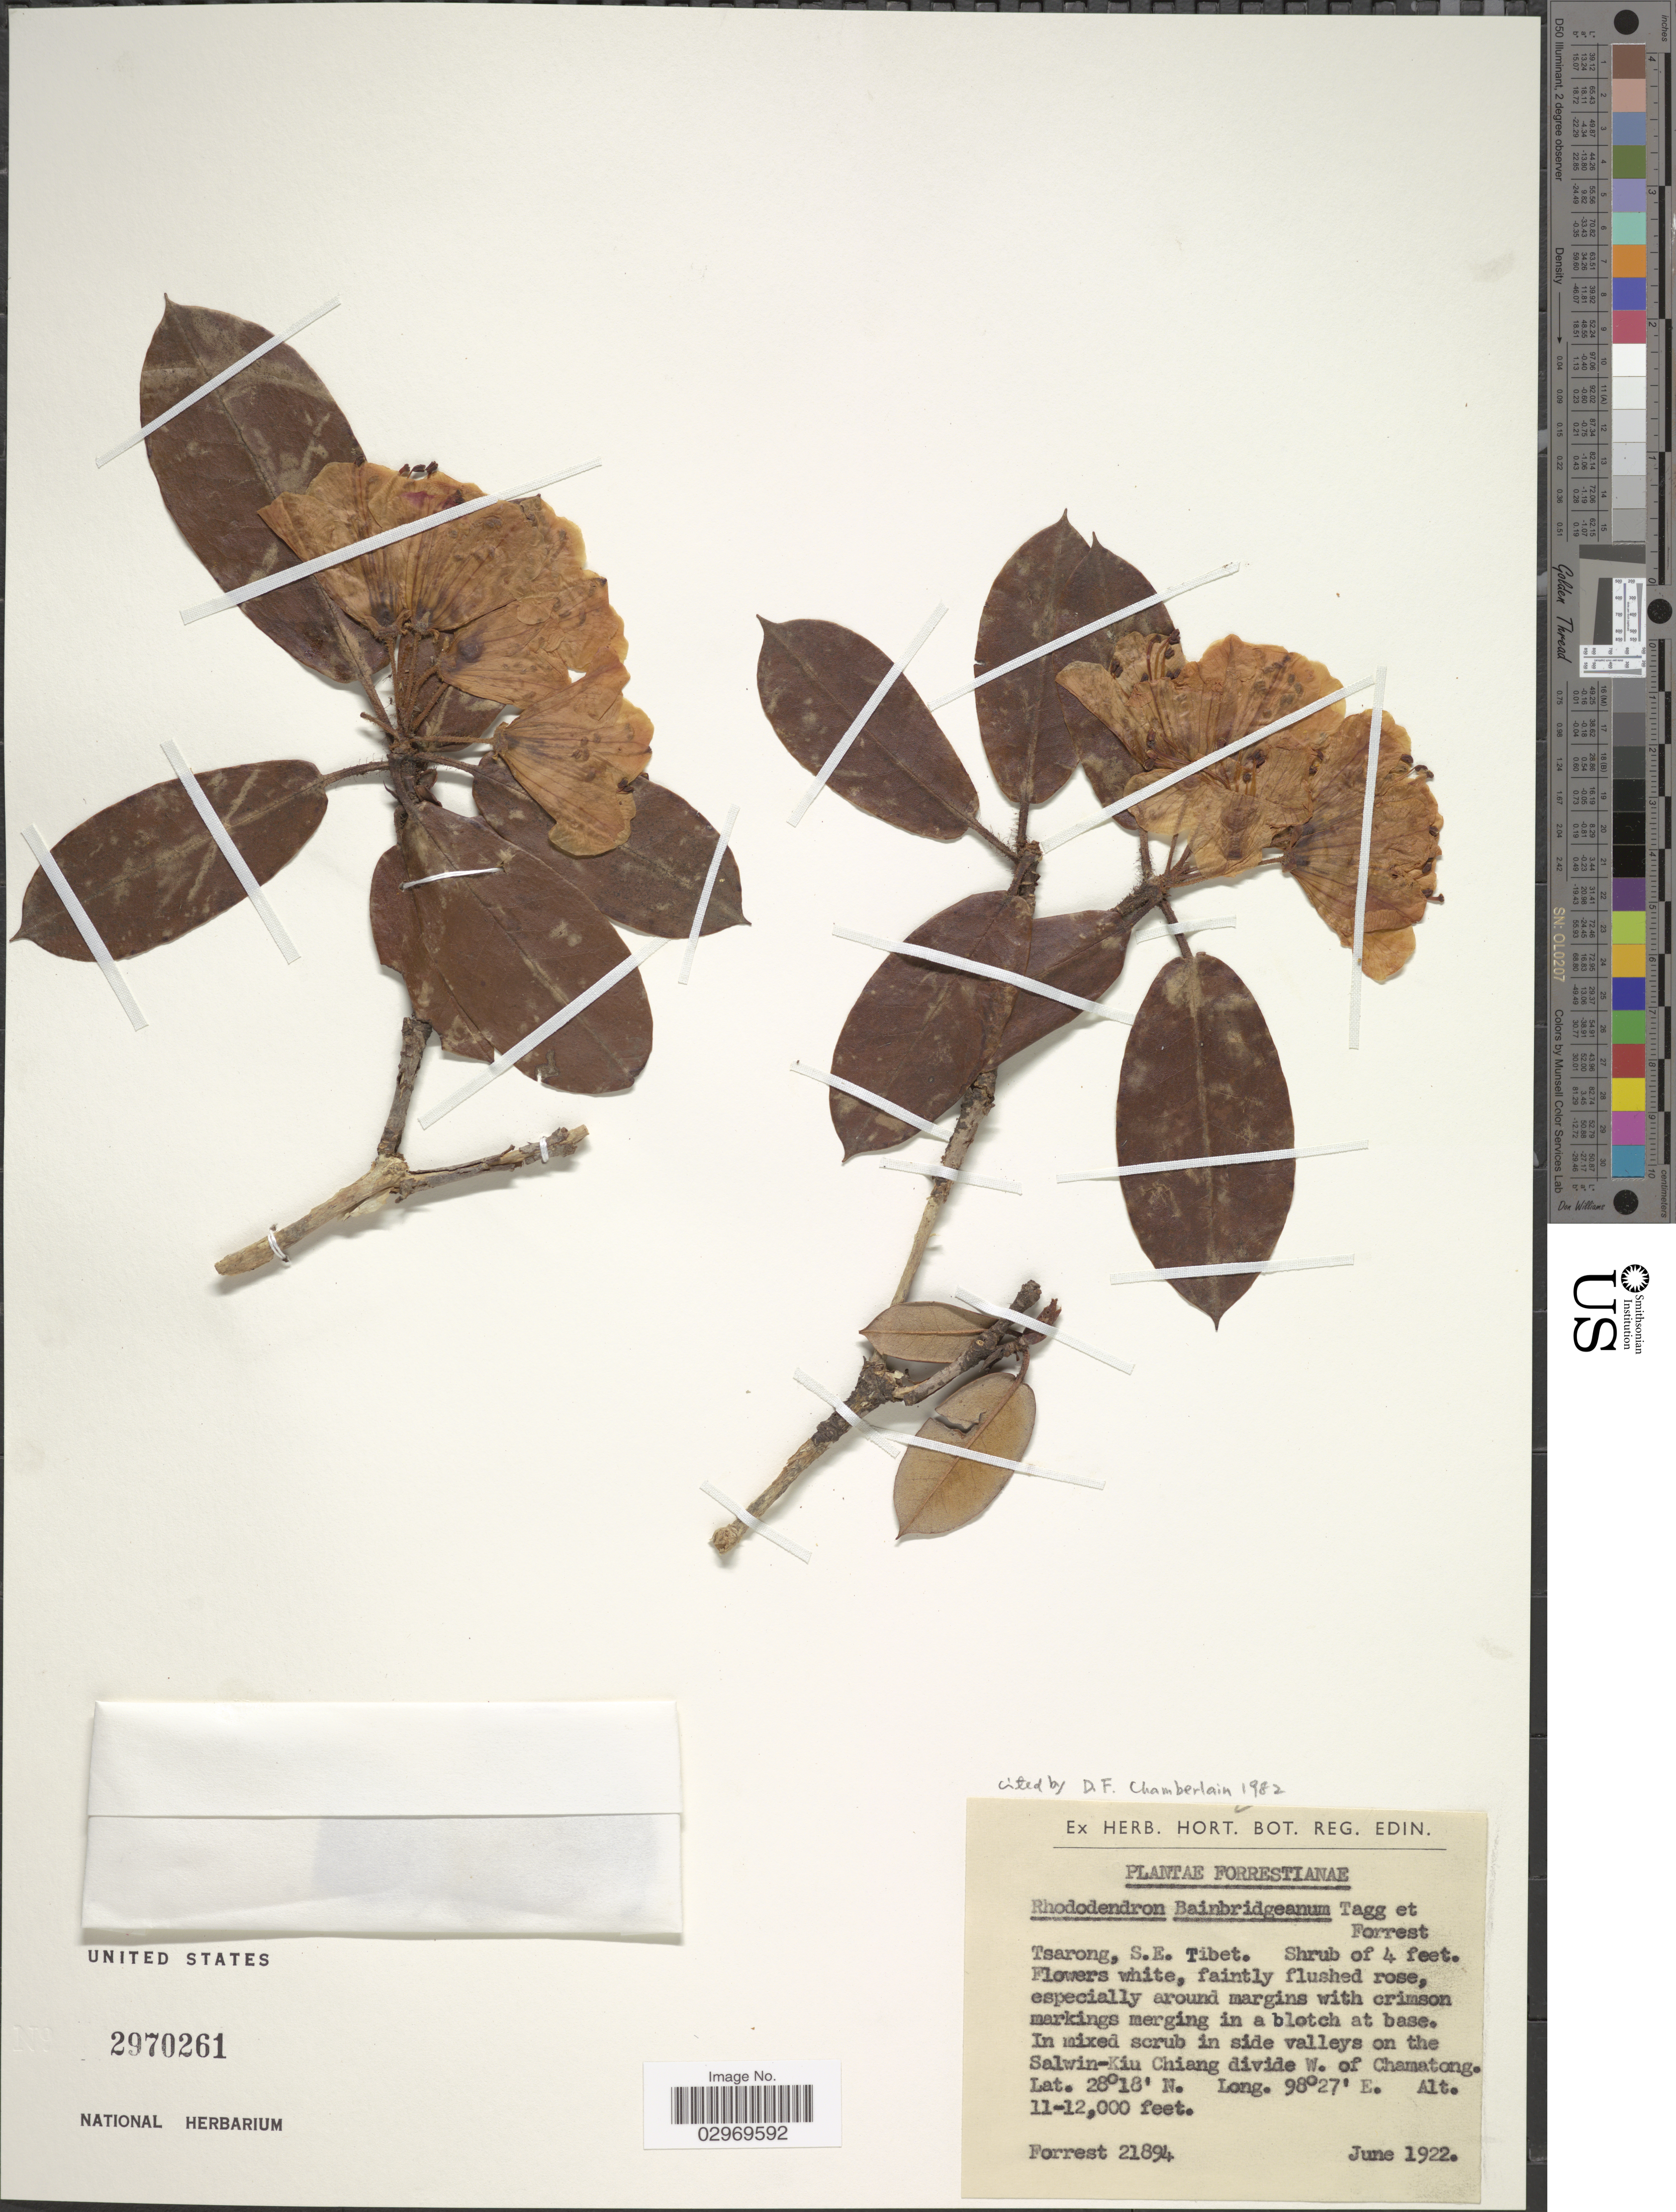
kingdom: Plantae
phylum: Tracheophyta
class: Magnoliopsida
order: Ericales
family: Ericaceae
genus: Rhododendron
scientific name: Rhododendron bainbridgeanum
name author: Tagg & Forrest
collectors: -. Forrest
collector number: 21894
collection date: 1922-06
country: China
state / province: Xizang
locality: Tsarong, S.E. Tibet, In mixed scrub in side valleys on the Salwin-Kiu Chiang divide W. of Chamatong.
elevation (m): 3353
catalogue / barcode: US 2970261